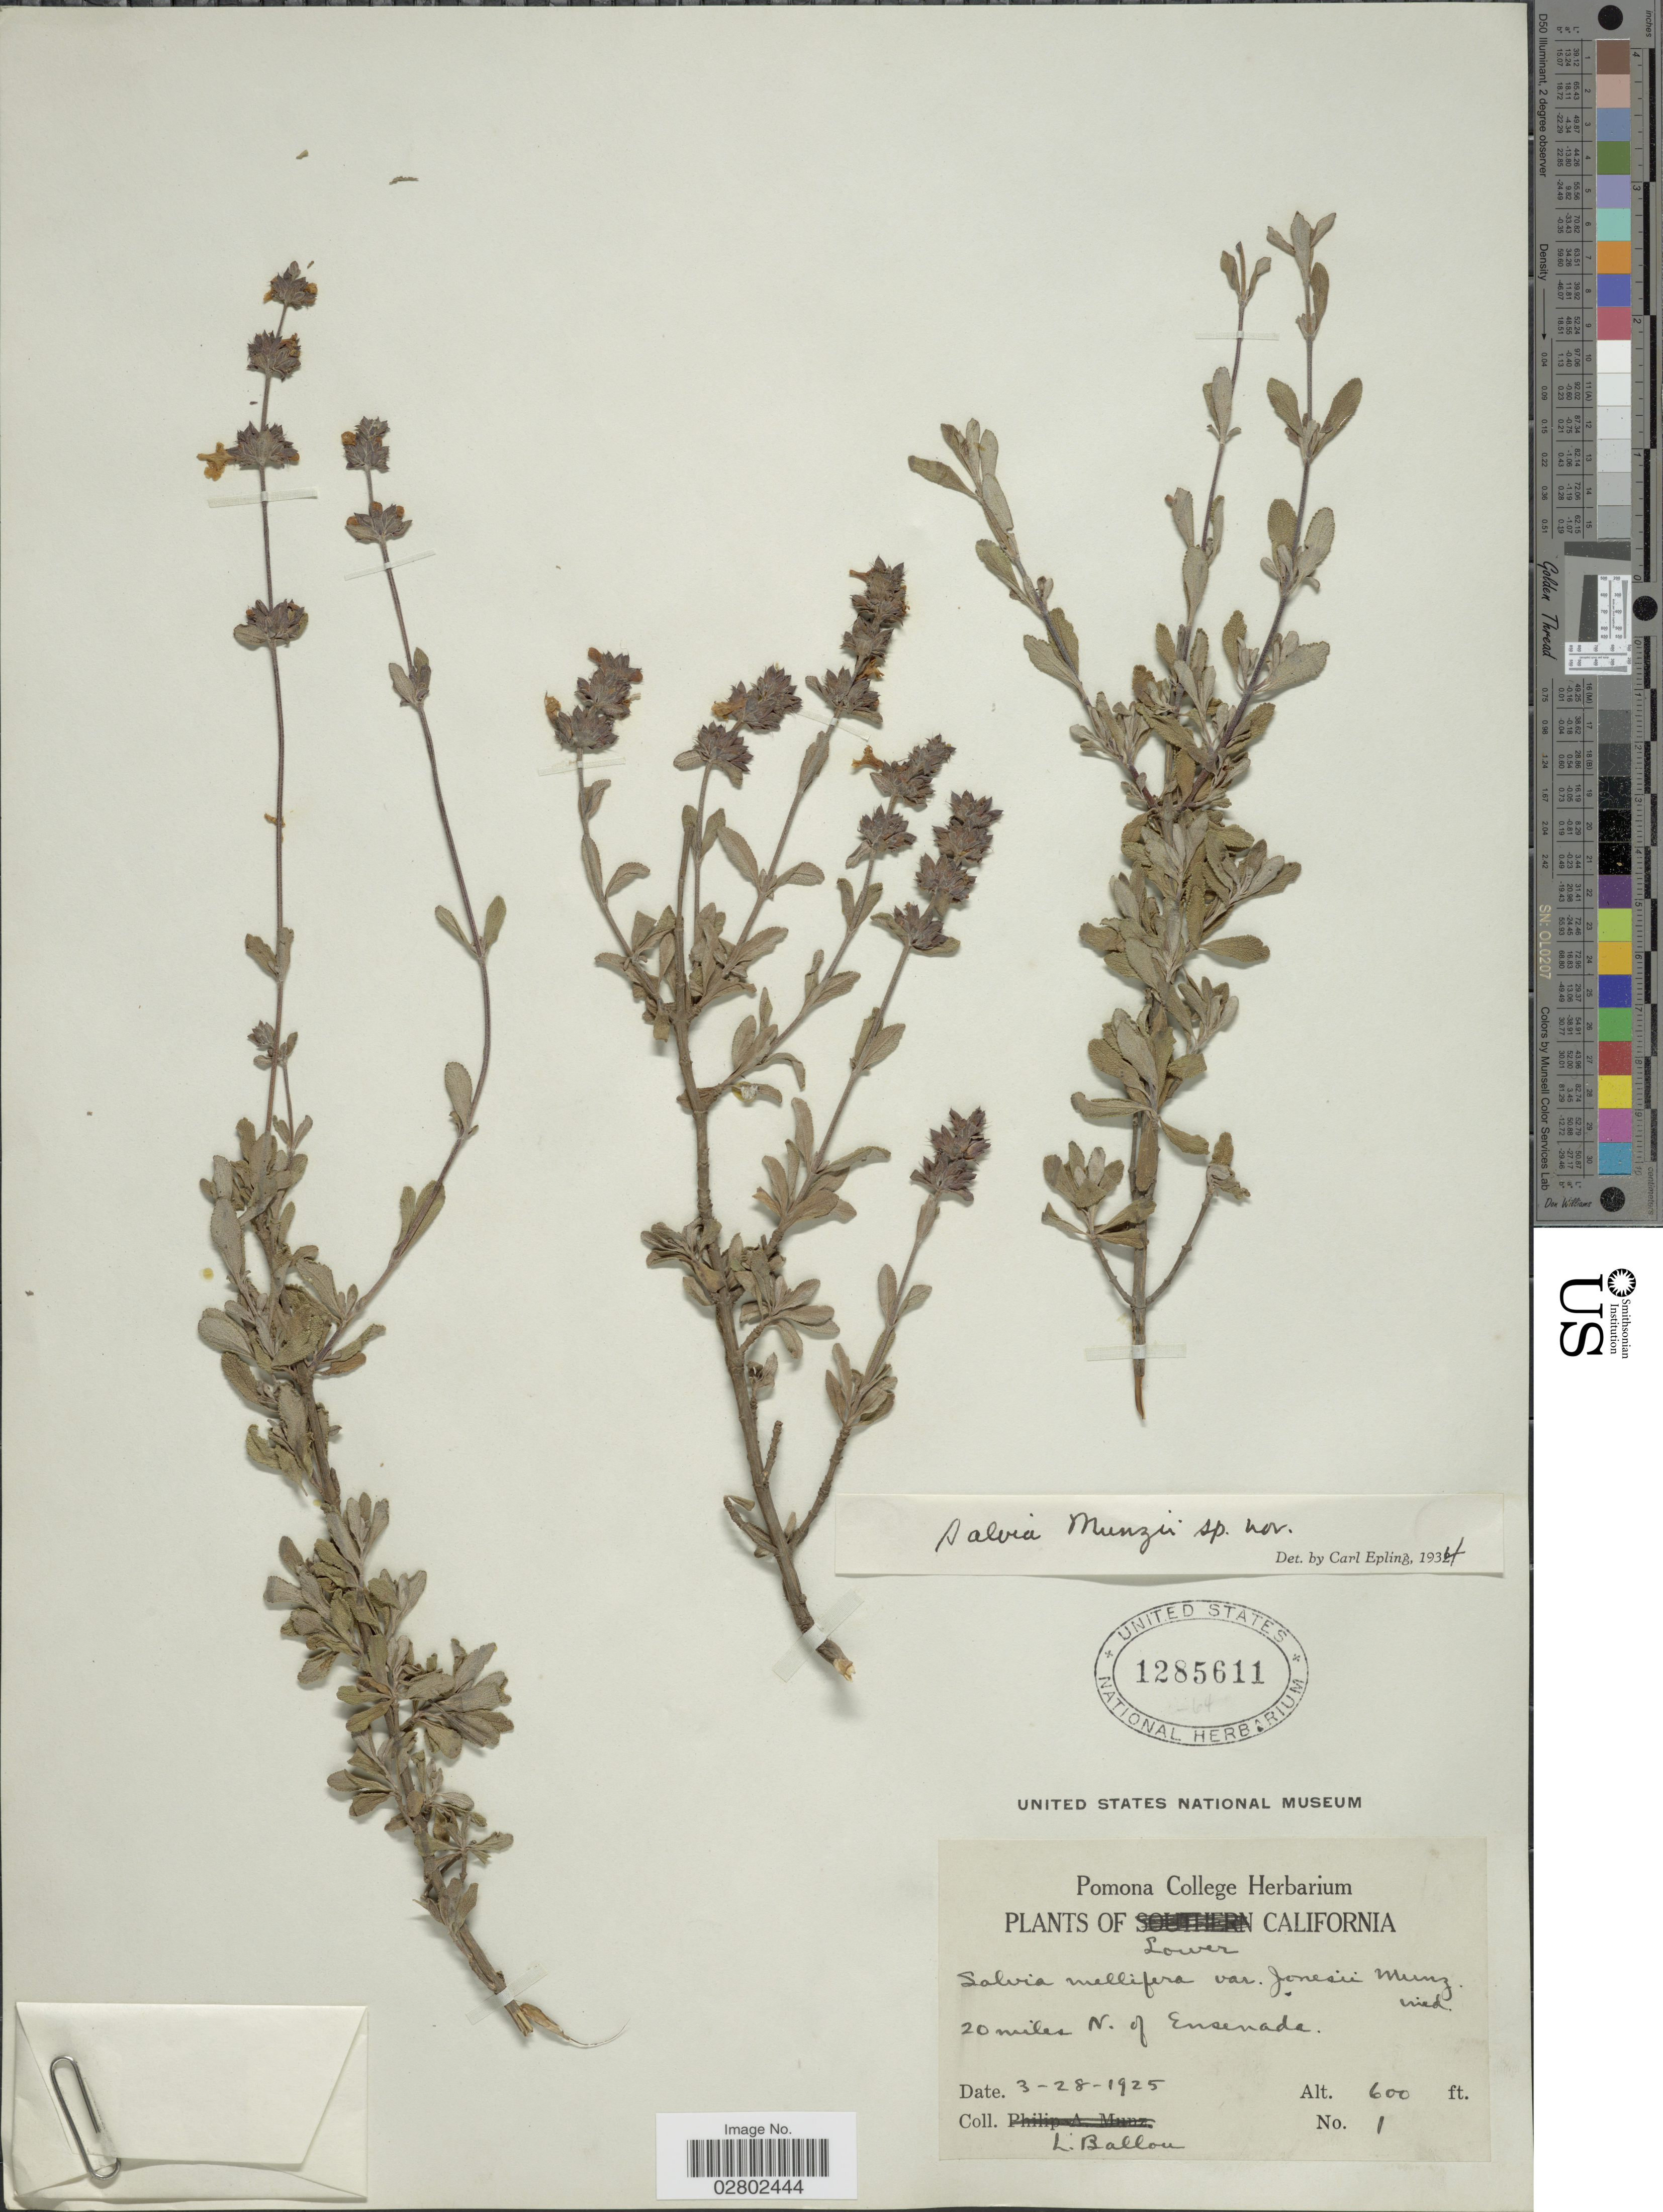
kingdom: Plantae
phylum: Tracheophyta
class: Magnoliopsida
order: Lamiales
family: Lamiaceae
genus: Salvia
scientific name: Salvia munzii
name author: Epling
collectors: L. Ballou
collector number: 1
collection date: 1925-03-28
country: Mexico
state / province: Baja California Norte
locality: Lower California. 20 miles N. of Ensenada.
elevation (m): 183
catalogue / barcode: US 1285611